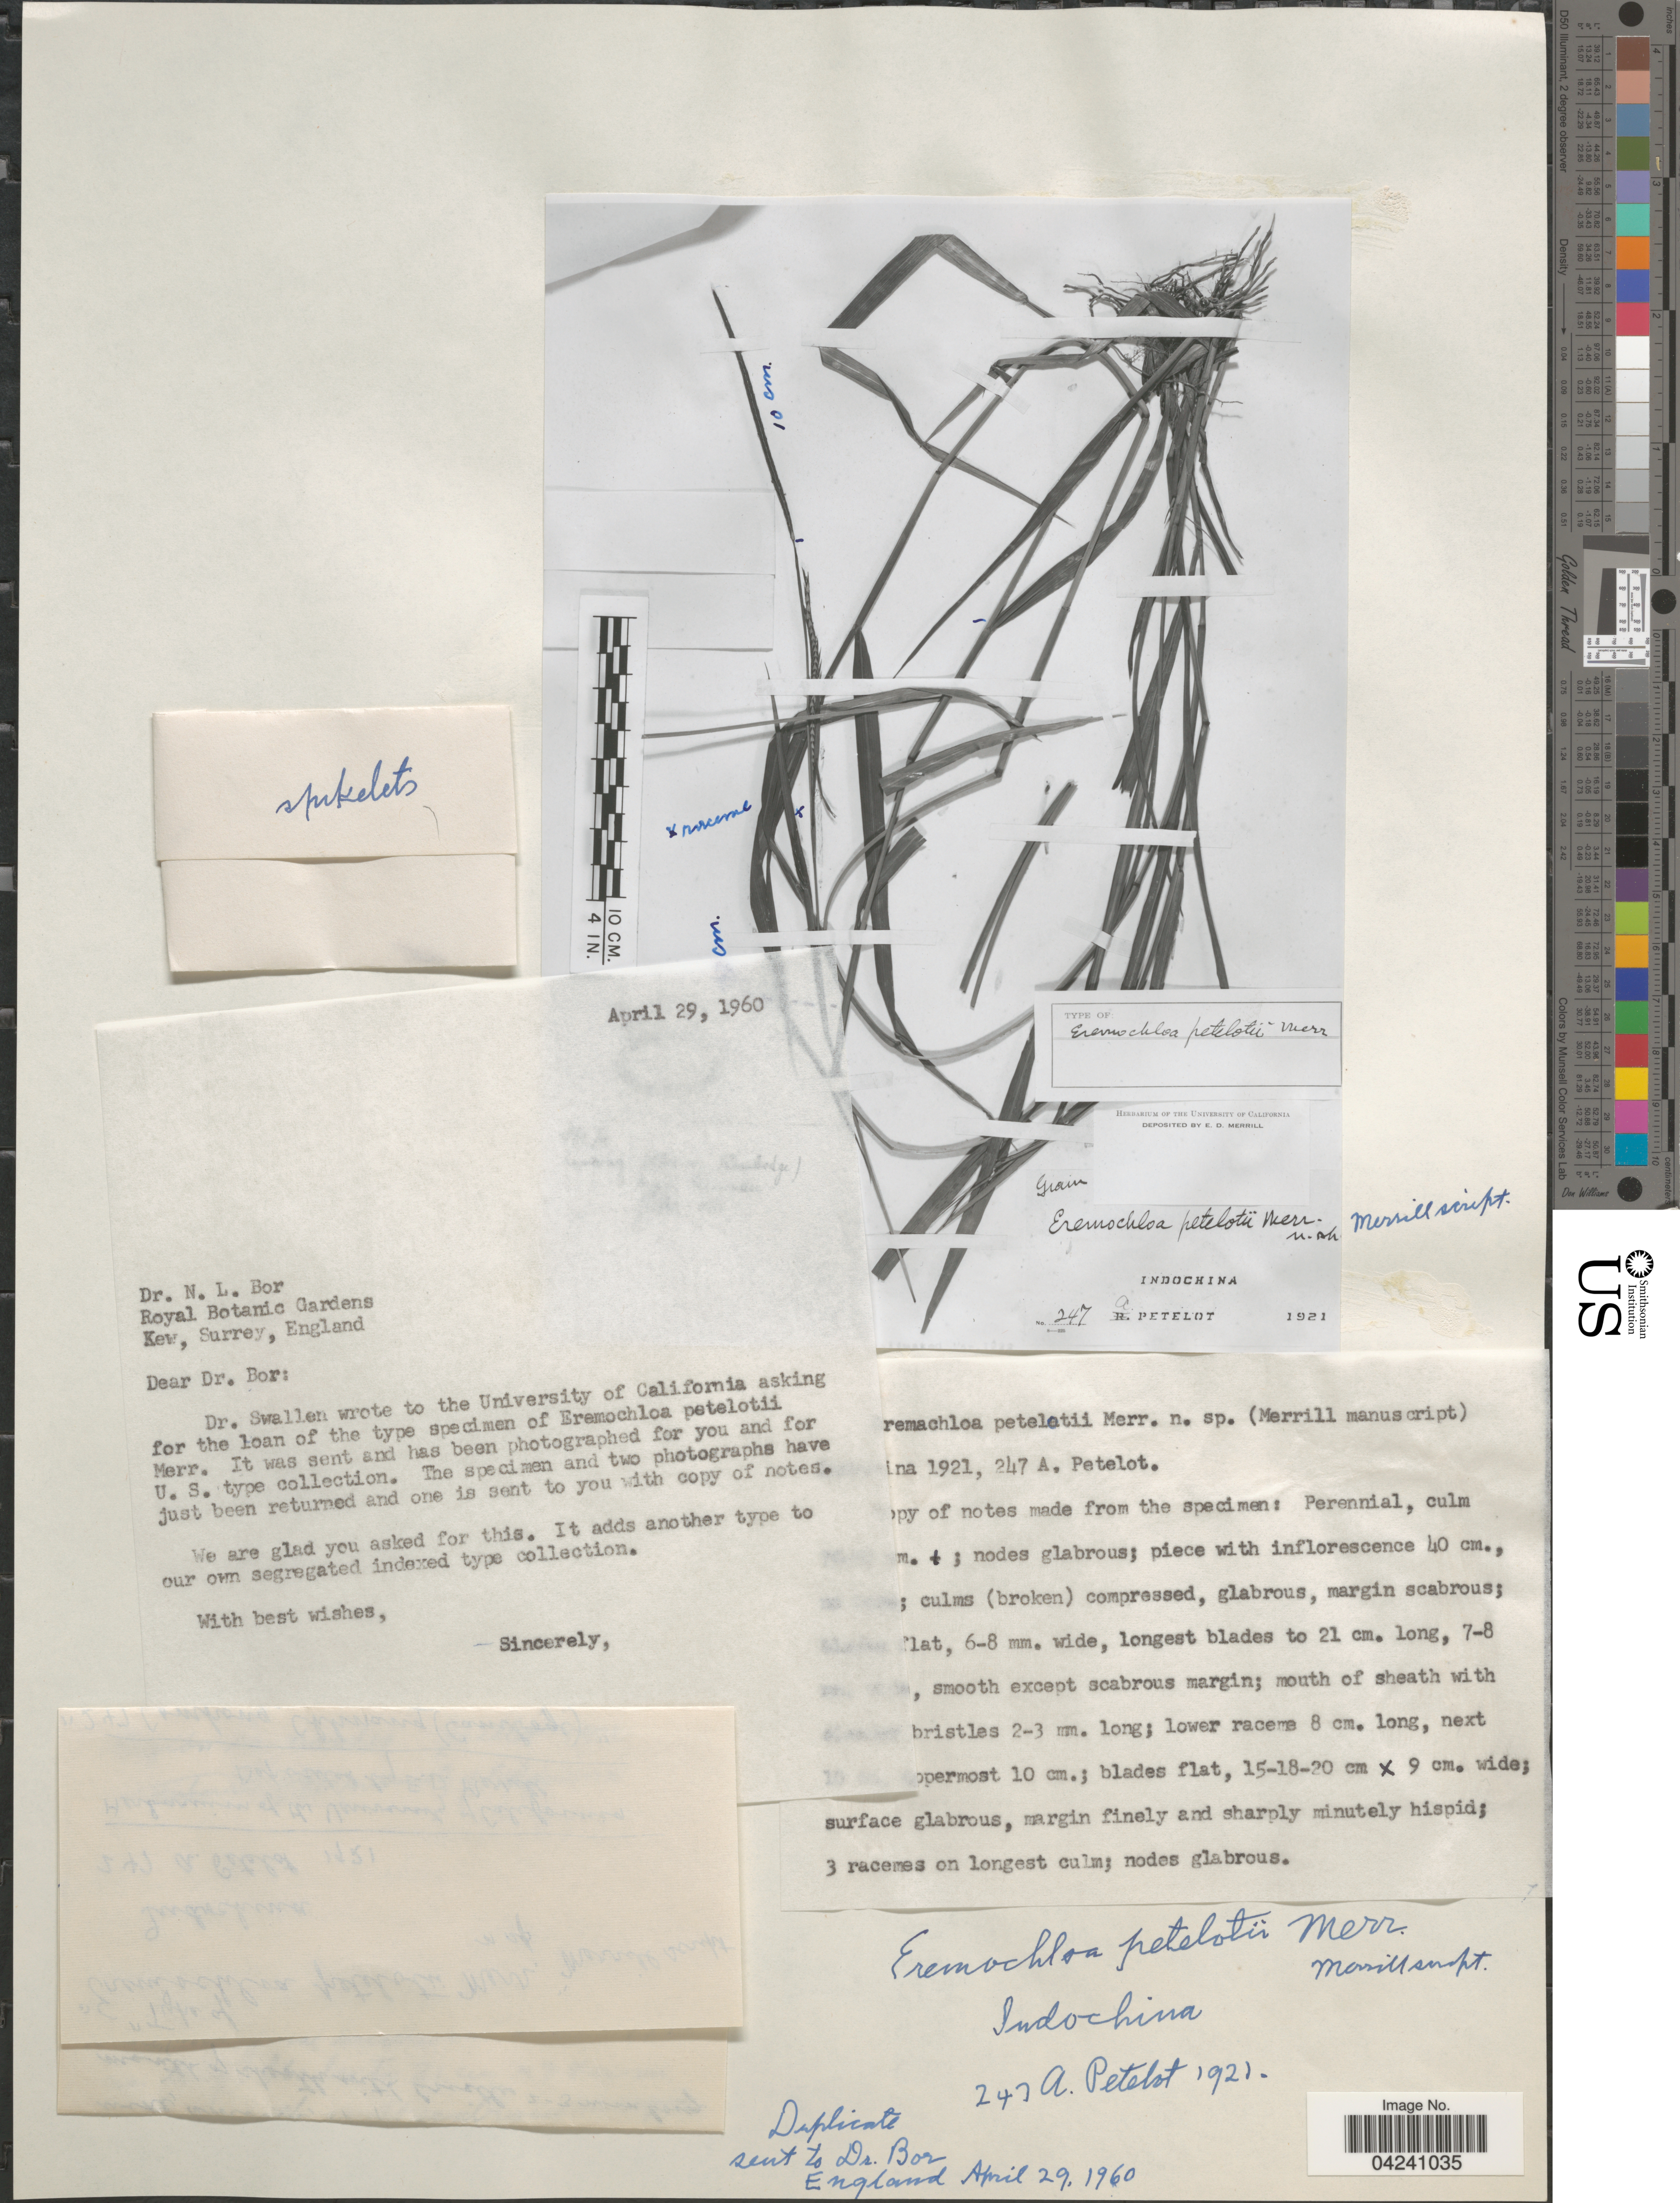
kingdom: Plantae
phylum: Tracheophyta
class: Liliopsida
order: Poales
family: Poaceae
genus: Eremochloa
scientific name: Eremochloa petelotii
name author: Merr.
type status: Isotype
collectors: A. Petelot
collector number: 247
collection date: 1921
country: Cambodia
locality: Indochina.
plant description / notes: Photograph and fragmentary material of type specimen ex herb. UC